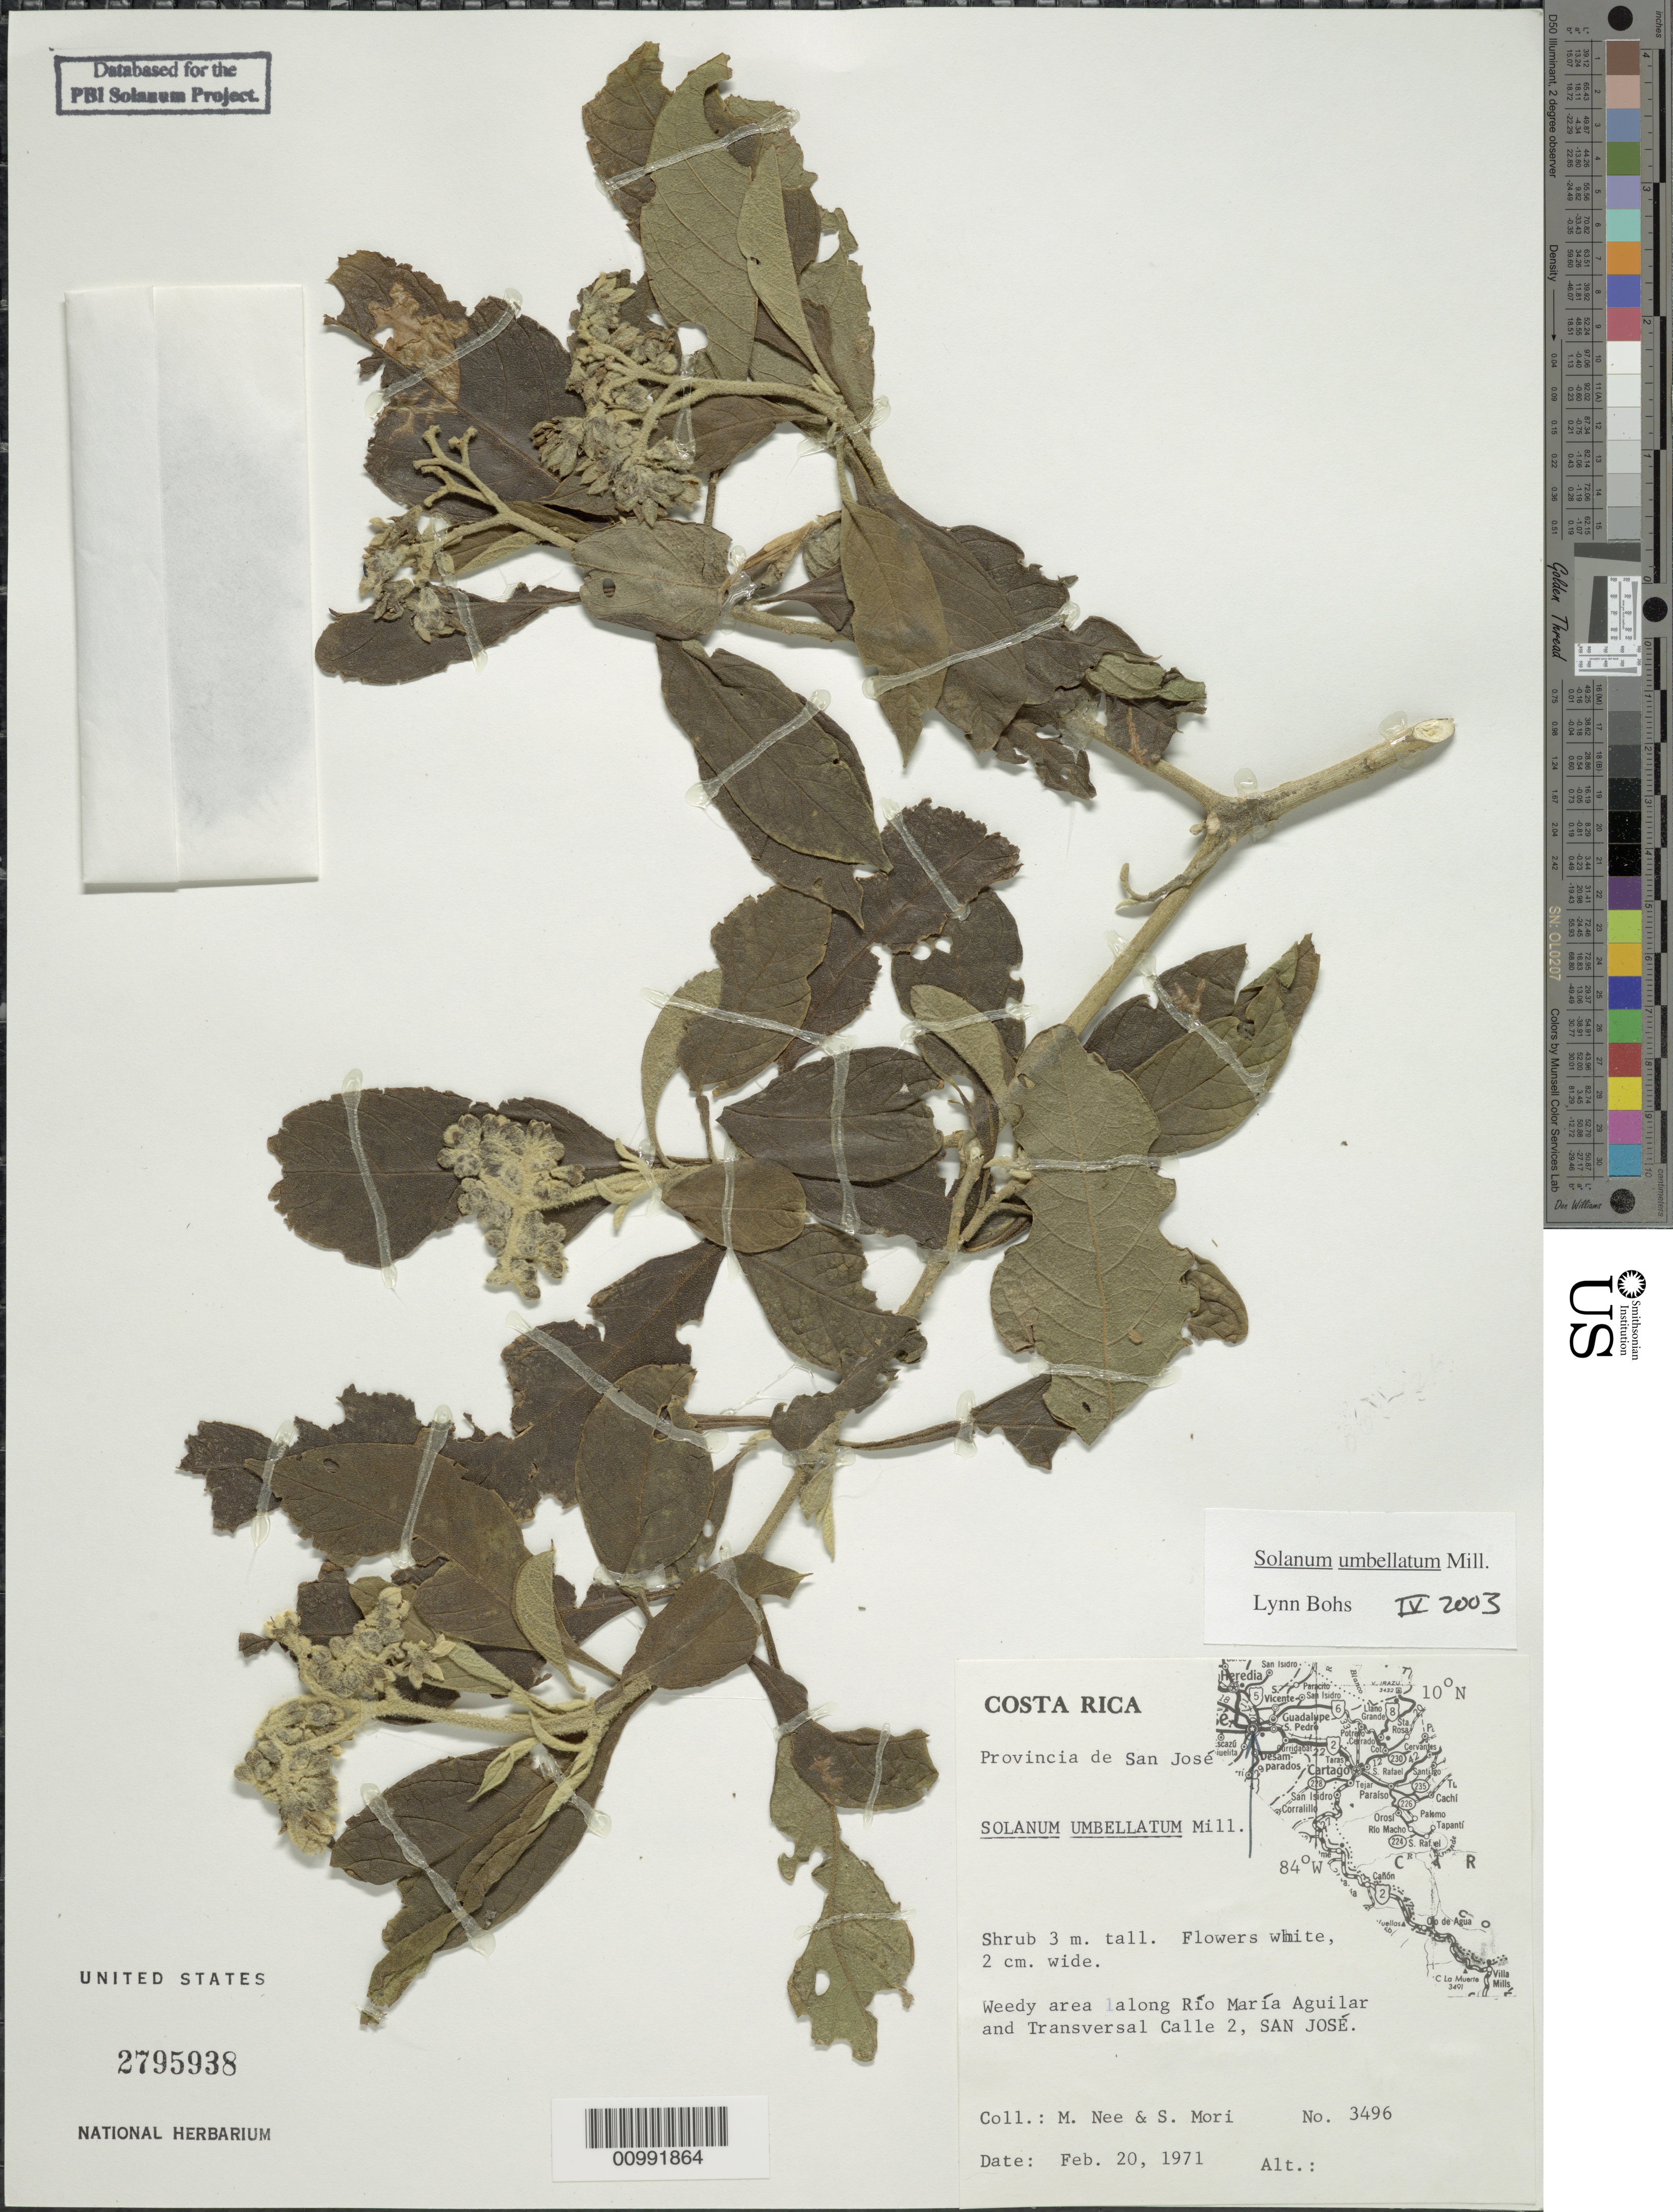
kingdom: Plantae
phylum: Tracheophyta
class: Magnoliopsida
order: Solanales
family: Solanaceae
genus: Solanum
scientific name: Solanum umbellatum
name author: Mill.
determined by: Bohs, L. A.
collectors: M. Nee & S. Mori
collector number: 3496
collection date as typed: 20 Feb 1971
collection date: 1971-02-20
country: Costa Rica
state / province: San José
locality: Weedy area along Río María Aguilar and Transversal Calle 2, San José.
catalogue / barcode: US 2795938